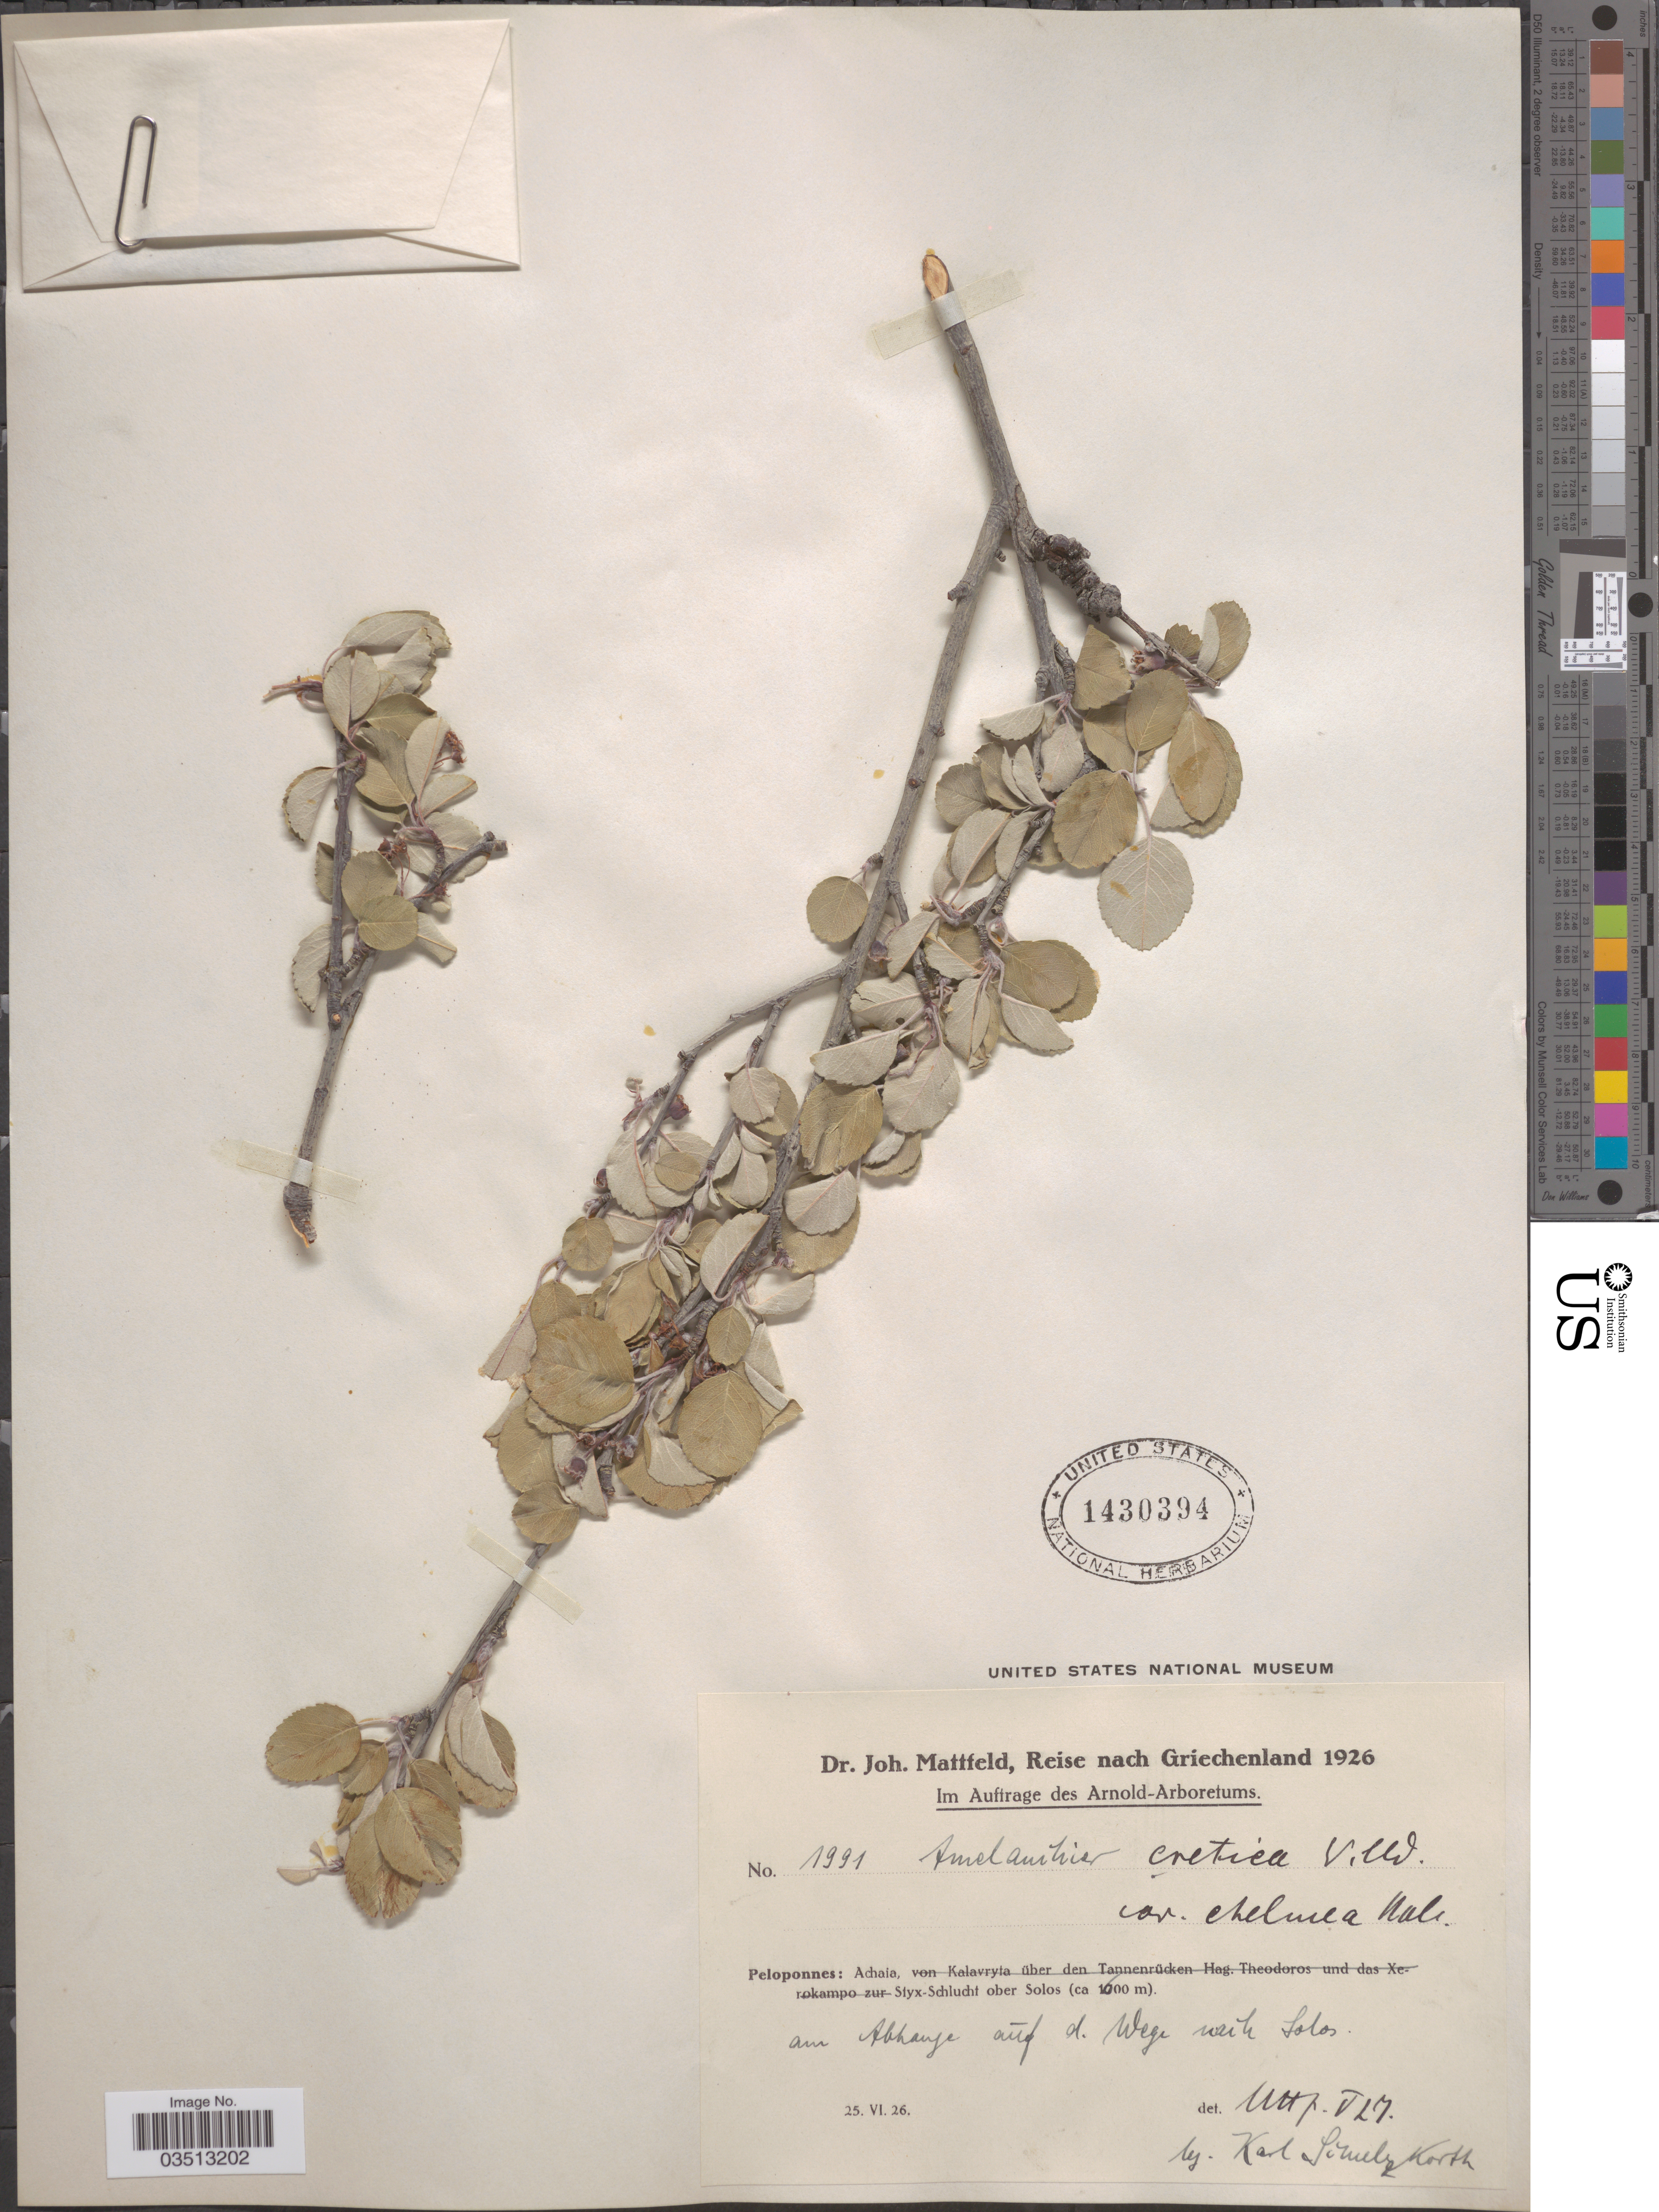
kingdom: Plantae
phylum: Tracheophyta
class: Magnoliopsida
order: Rosales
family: Rosaceae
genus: Amelanchier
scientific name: Amelanchier cretica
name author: (Willd.) DC.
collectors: K. Schulz-Korth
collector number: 1991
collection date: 1926-06-25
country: Greece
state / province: Peloponnese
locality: Griechenland. Peloponnes: Achaia, Siyx-Schlucht ober Solos. Am Abhange aūf d. Wege nach Solos.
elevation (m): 1600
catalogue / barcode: US 1430394